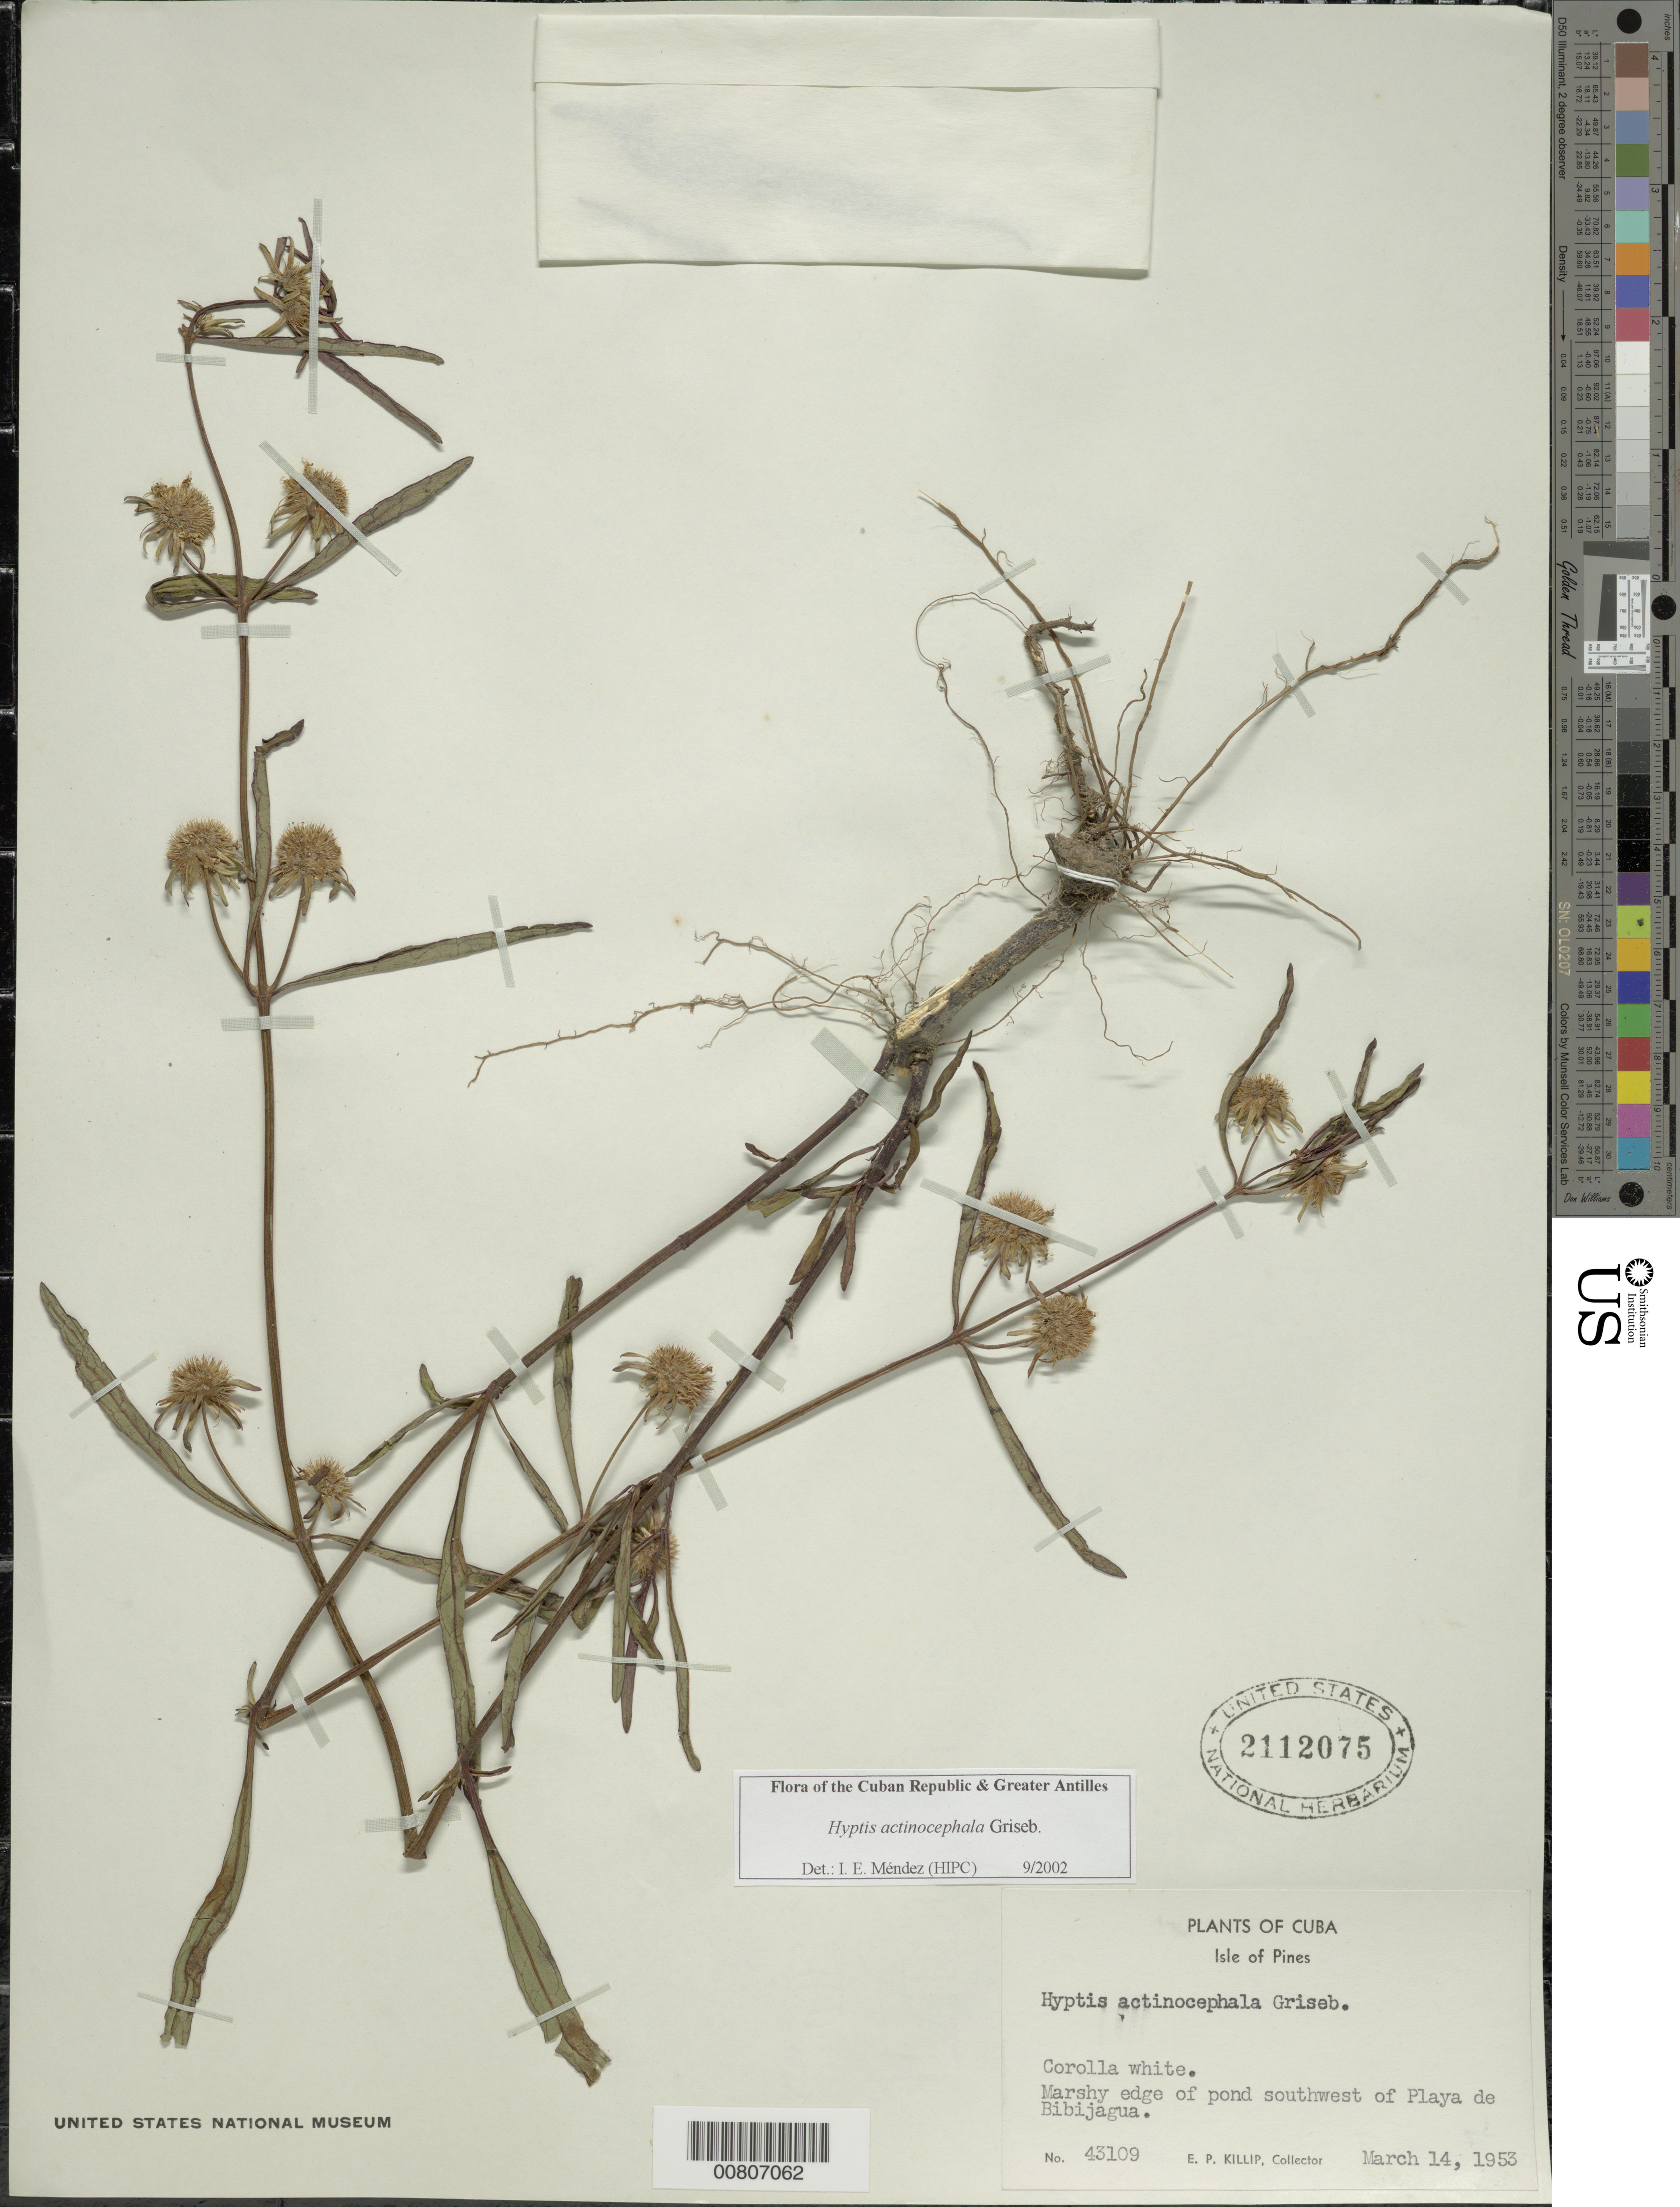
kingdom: Plantae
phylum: Tracheophyta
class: Magnoliopsida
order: Lamiales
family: Lamiaceae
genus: Hyptis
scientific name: Hyptis actinocephala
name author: Griseb.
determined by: Méndez, Isidro E., (HIPC)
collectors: E. P. Killip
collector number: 43109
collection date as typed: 14 Mar 1953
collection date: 1953-03-14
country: Cuba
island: Isla de la Juventud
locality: Isle of Pines, SW of Playa de Bibijagua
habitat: Marshy edge of pond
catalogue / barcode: US 2112075